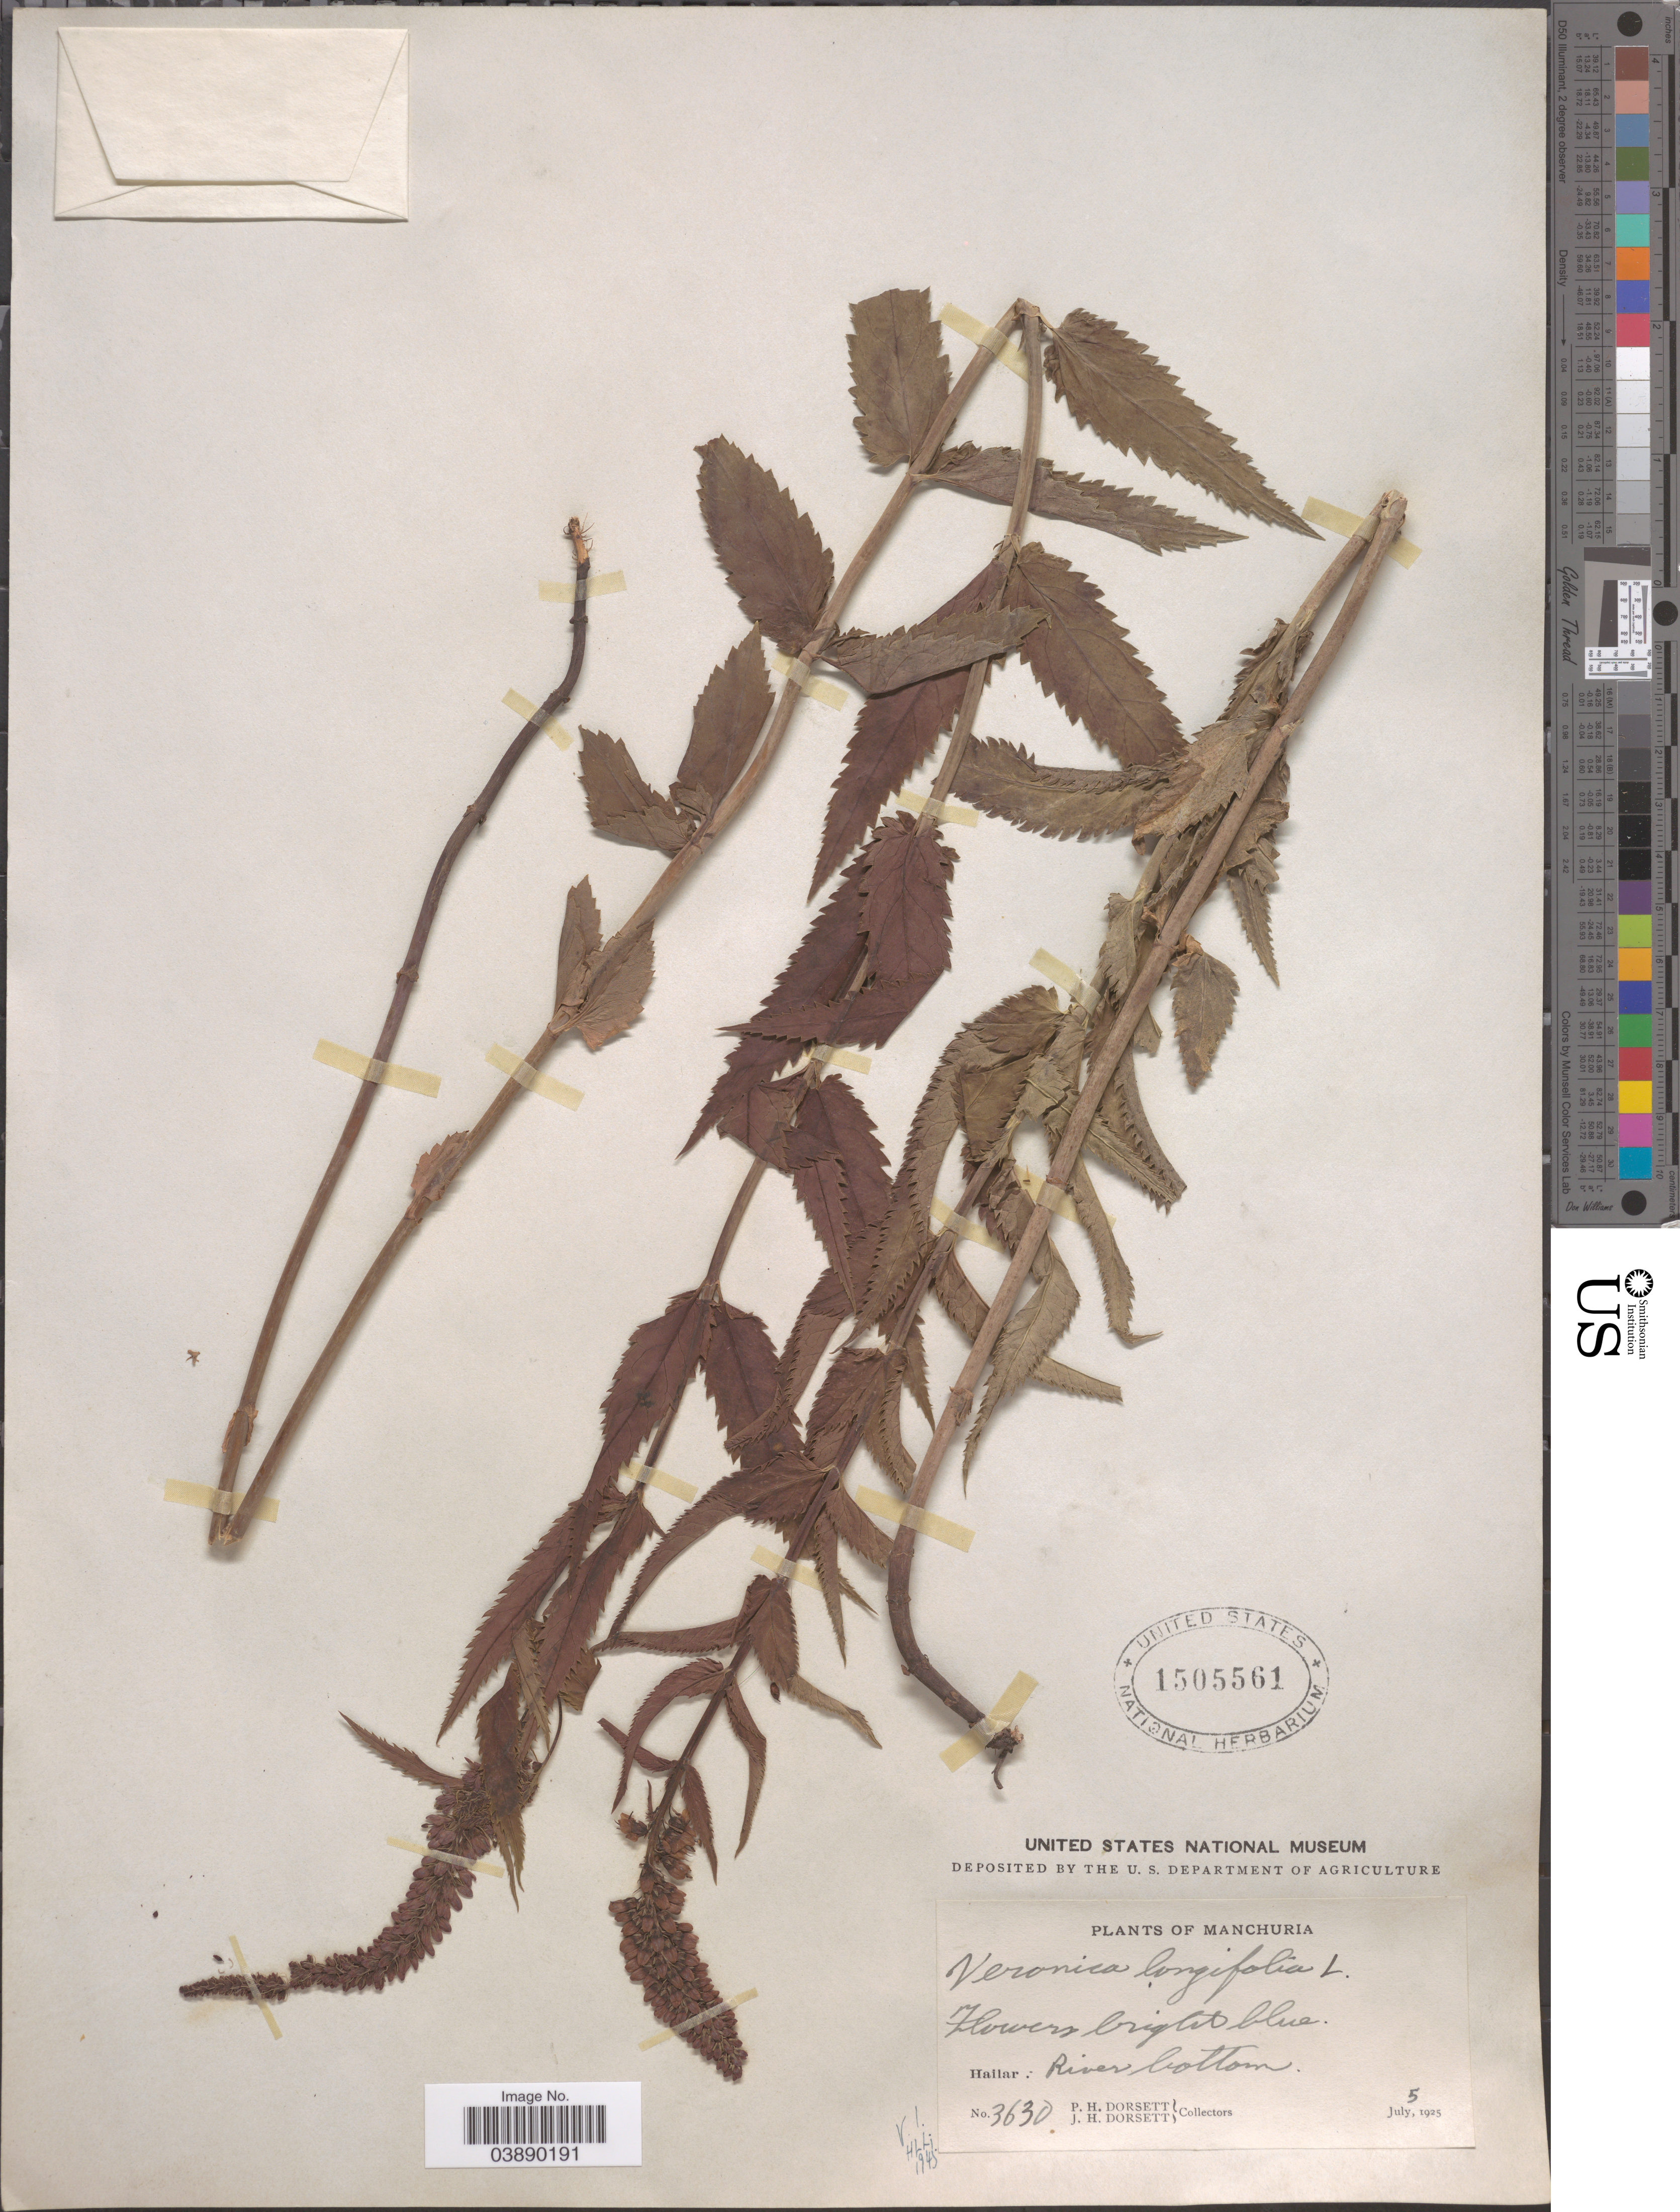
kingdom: Plantae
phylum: Tracheophyta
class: Magnoliopsida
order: Lamiales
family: Plantaginaceae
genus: Veronica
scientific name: Veronica longifolia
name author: L.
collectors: P. H. Dorsett & J. Dorsett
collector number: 3630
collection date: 1925-07-05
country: China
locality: Manchuria. Hailar: River bottom.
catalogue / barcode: US 1505561